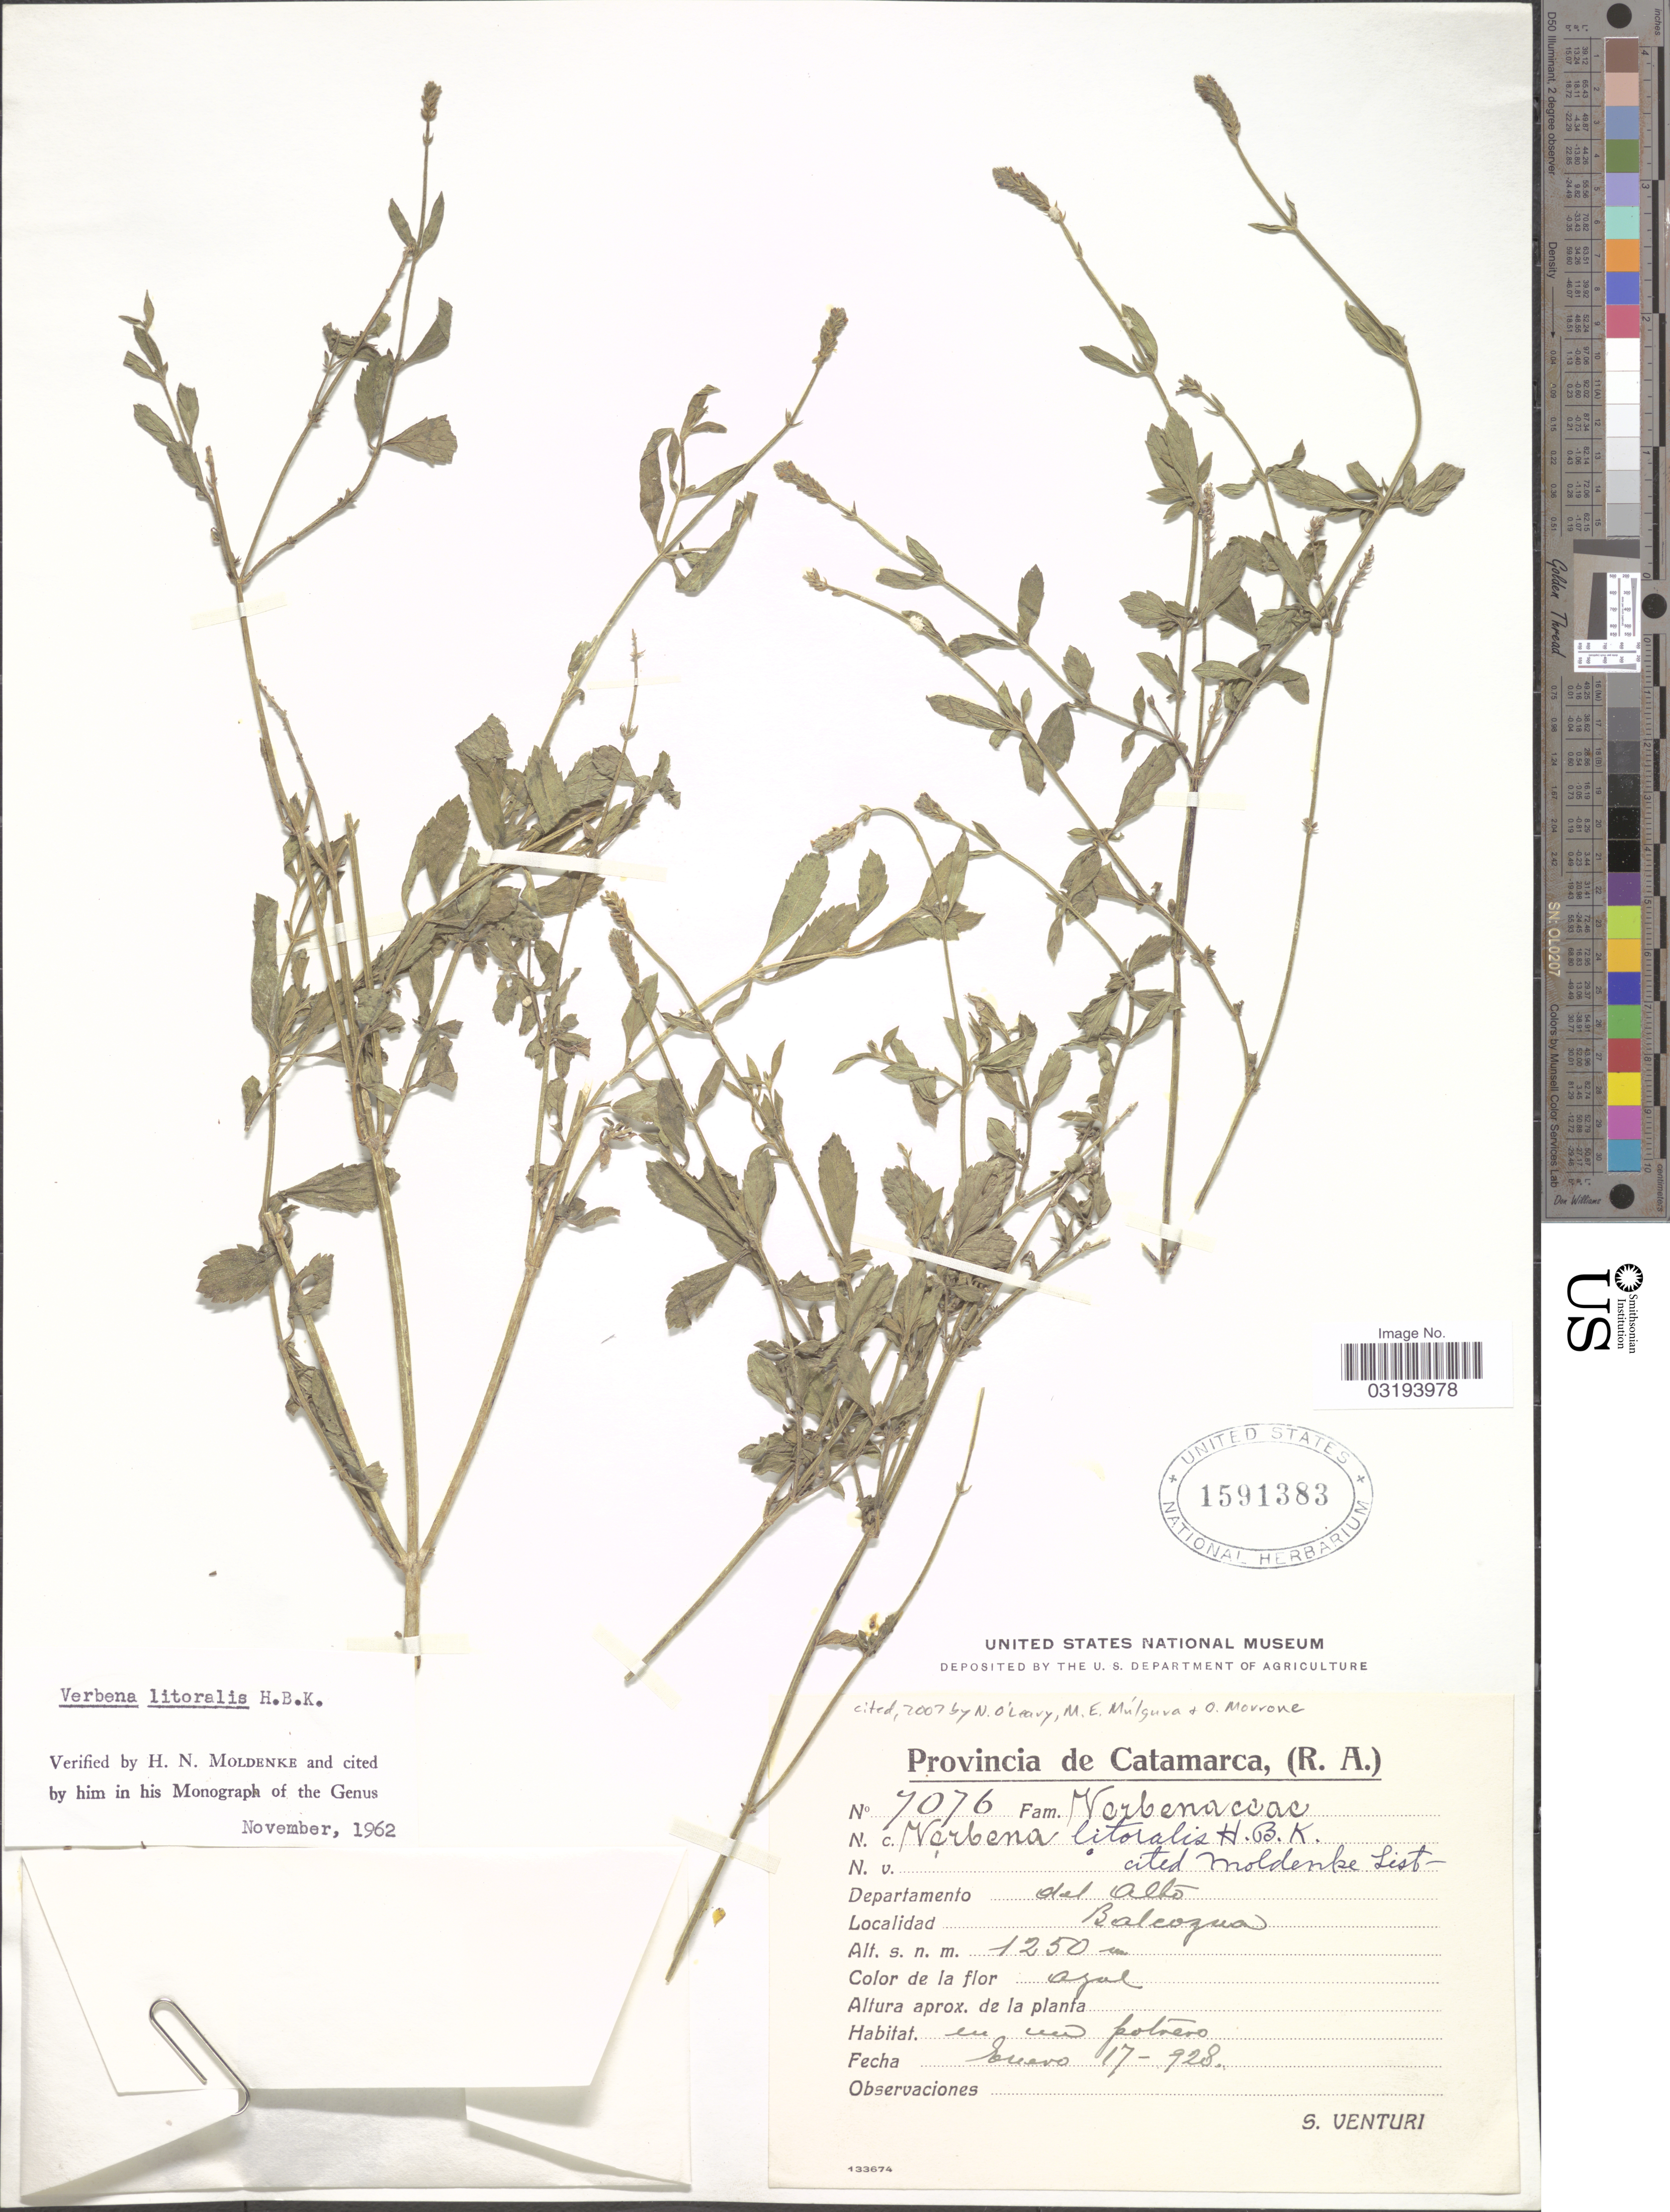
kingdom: Plantae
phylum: Tracheophyta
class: Magnoliopsida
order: Lamiales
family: Verbenaceae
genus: Verbena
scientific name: Verbena litoralis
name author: Kunth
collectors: S. Venturi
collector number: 7076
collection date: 1928-01-17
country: Argentina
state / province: Catamarca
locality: Departamento del Alto, Balcozua.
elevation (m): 1250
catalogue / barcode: US 1591383